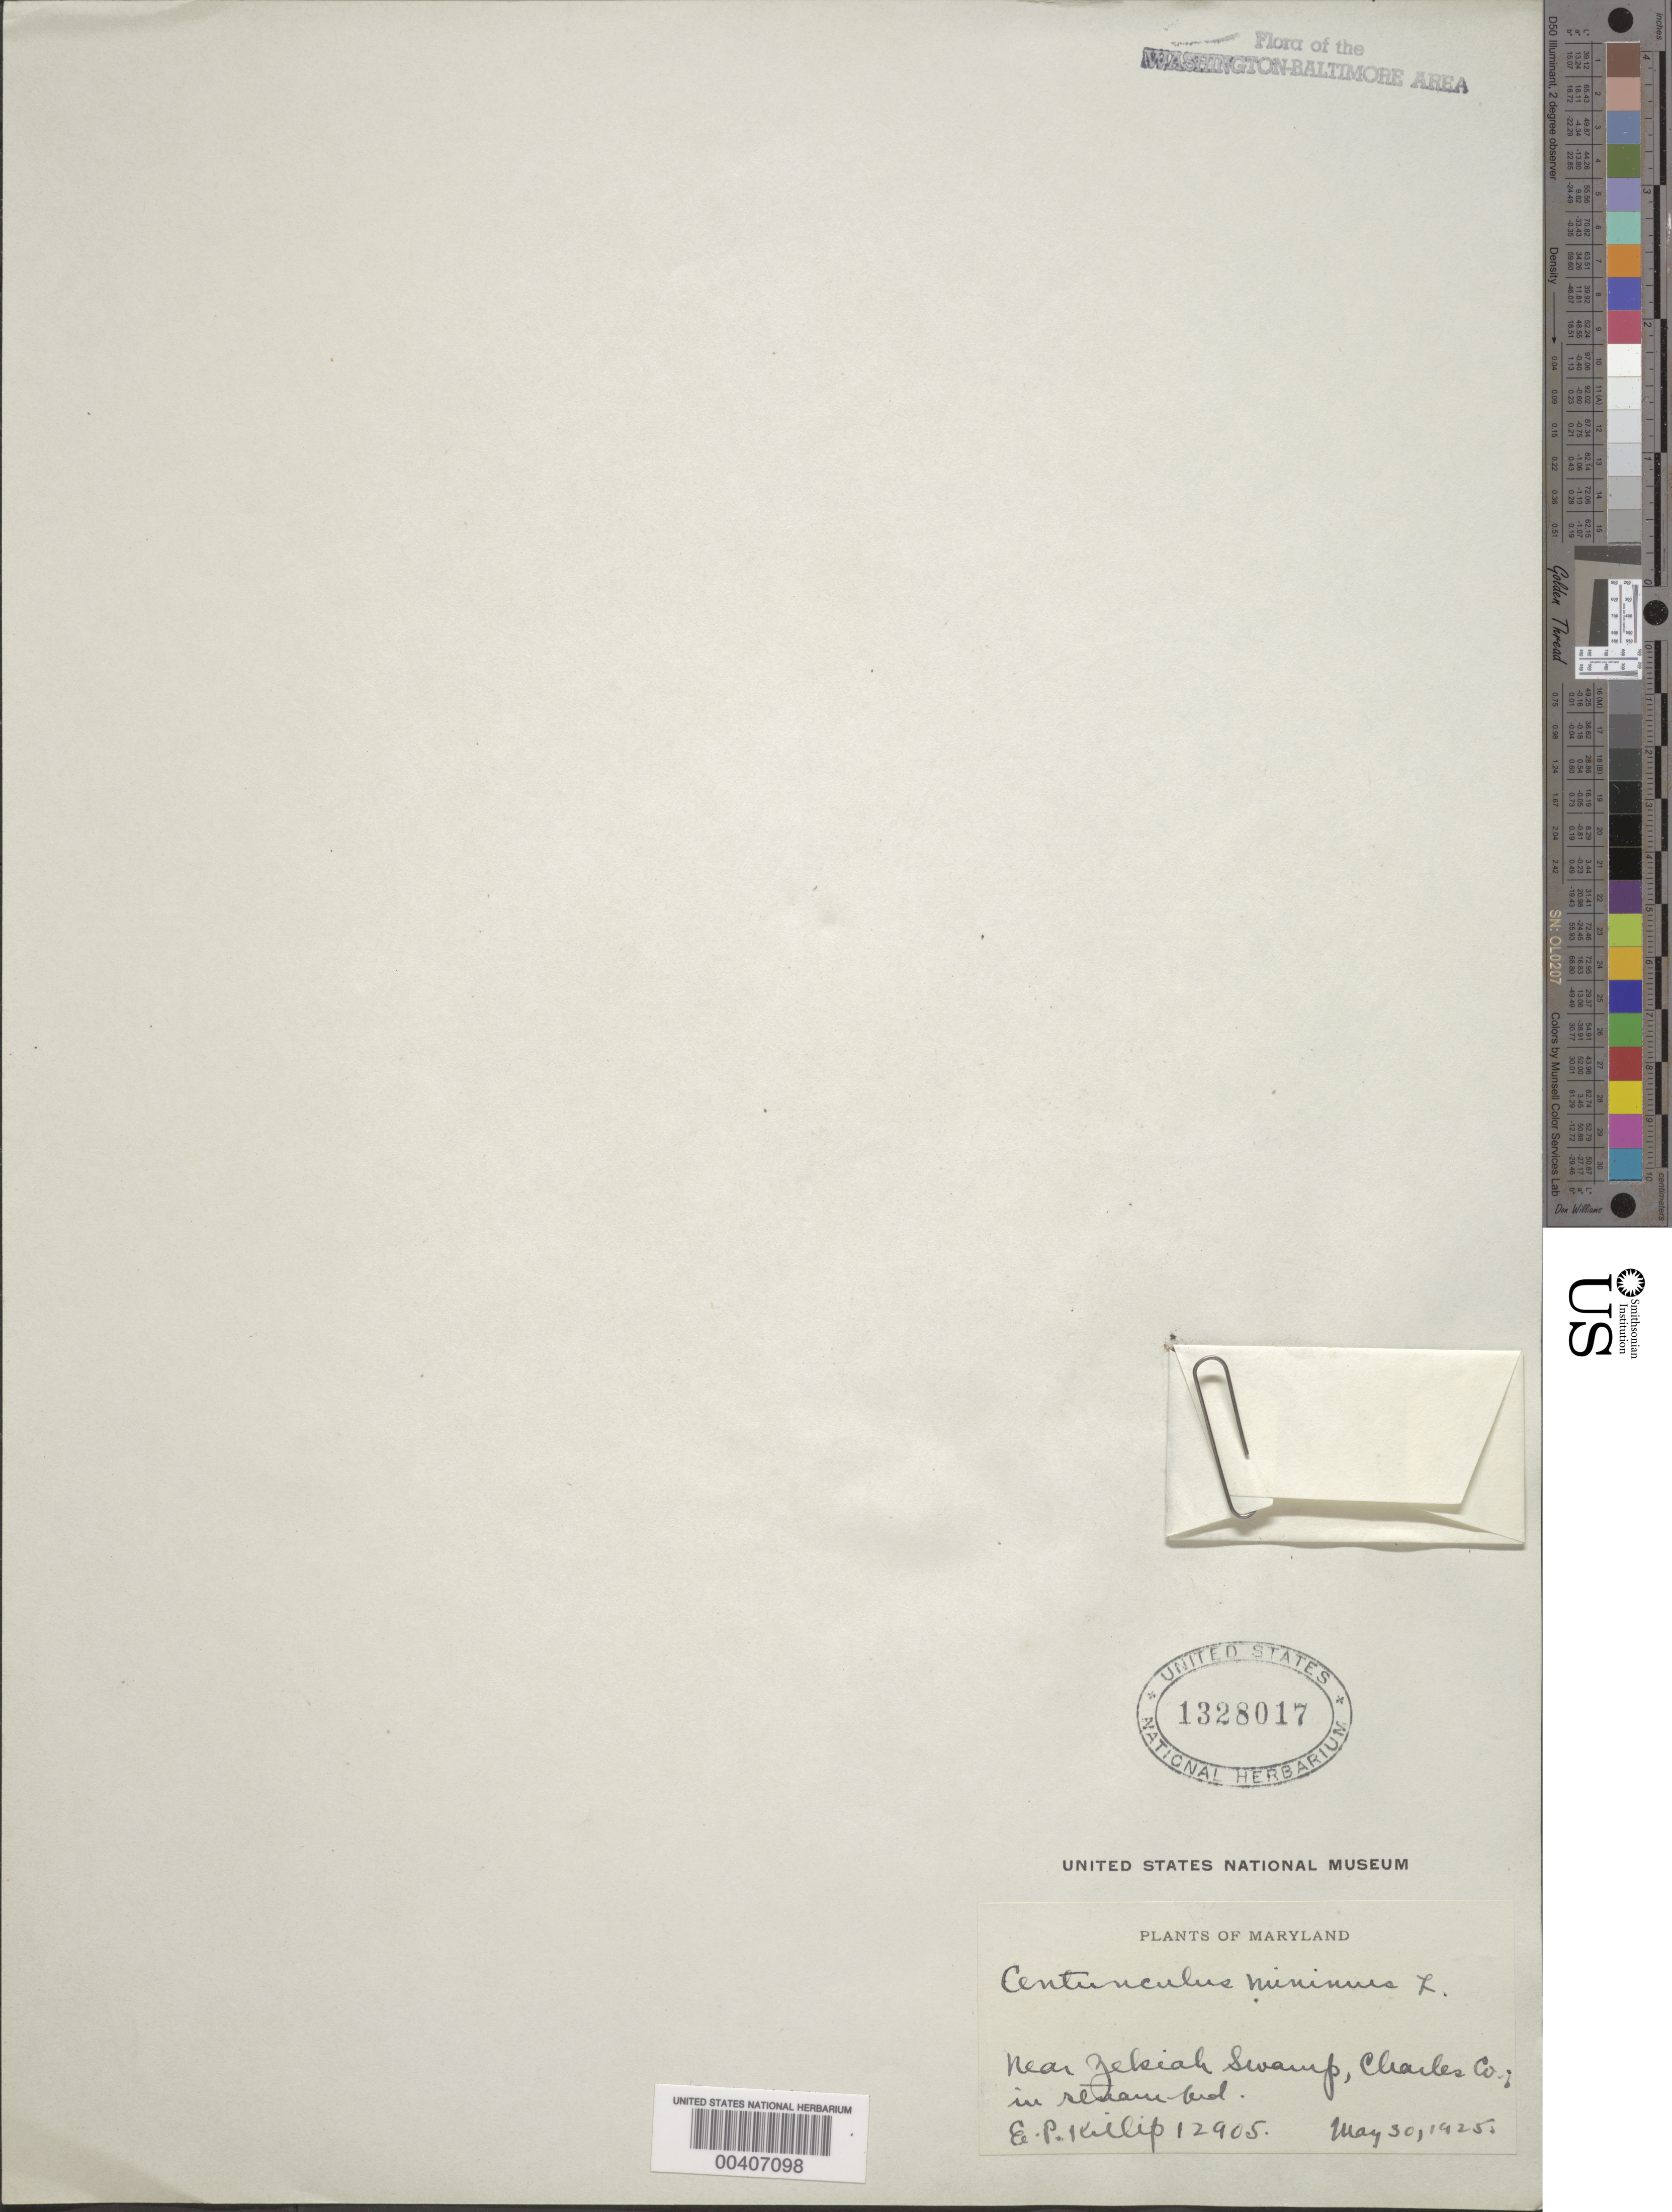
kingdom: Plantae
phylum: Tracheophyta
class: Magnoliopsida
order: Ericales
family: Primulaceae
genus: Anagallis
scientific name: Anagallis minima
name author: (L.) E.H.L. Krause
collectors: E. P. Killip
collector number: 12905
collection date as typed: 30 May 1925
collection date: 1925-05-30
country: United States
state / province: Maryland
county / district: Charles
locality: Zekiah swamp vicinity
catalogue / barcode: US 1328017